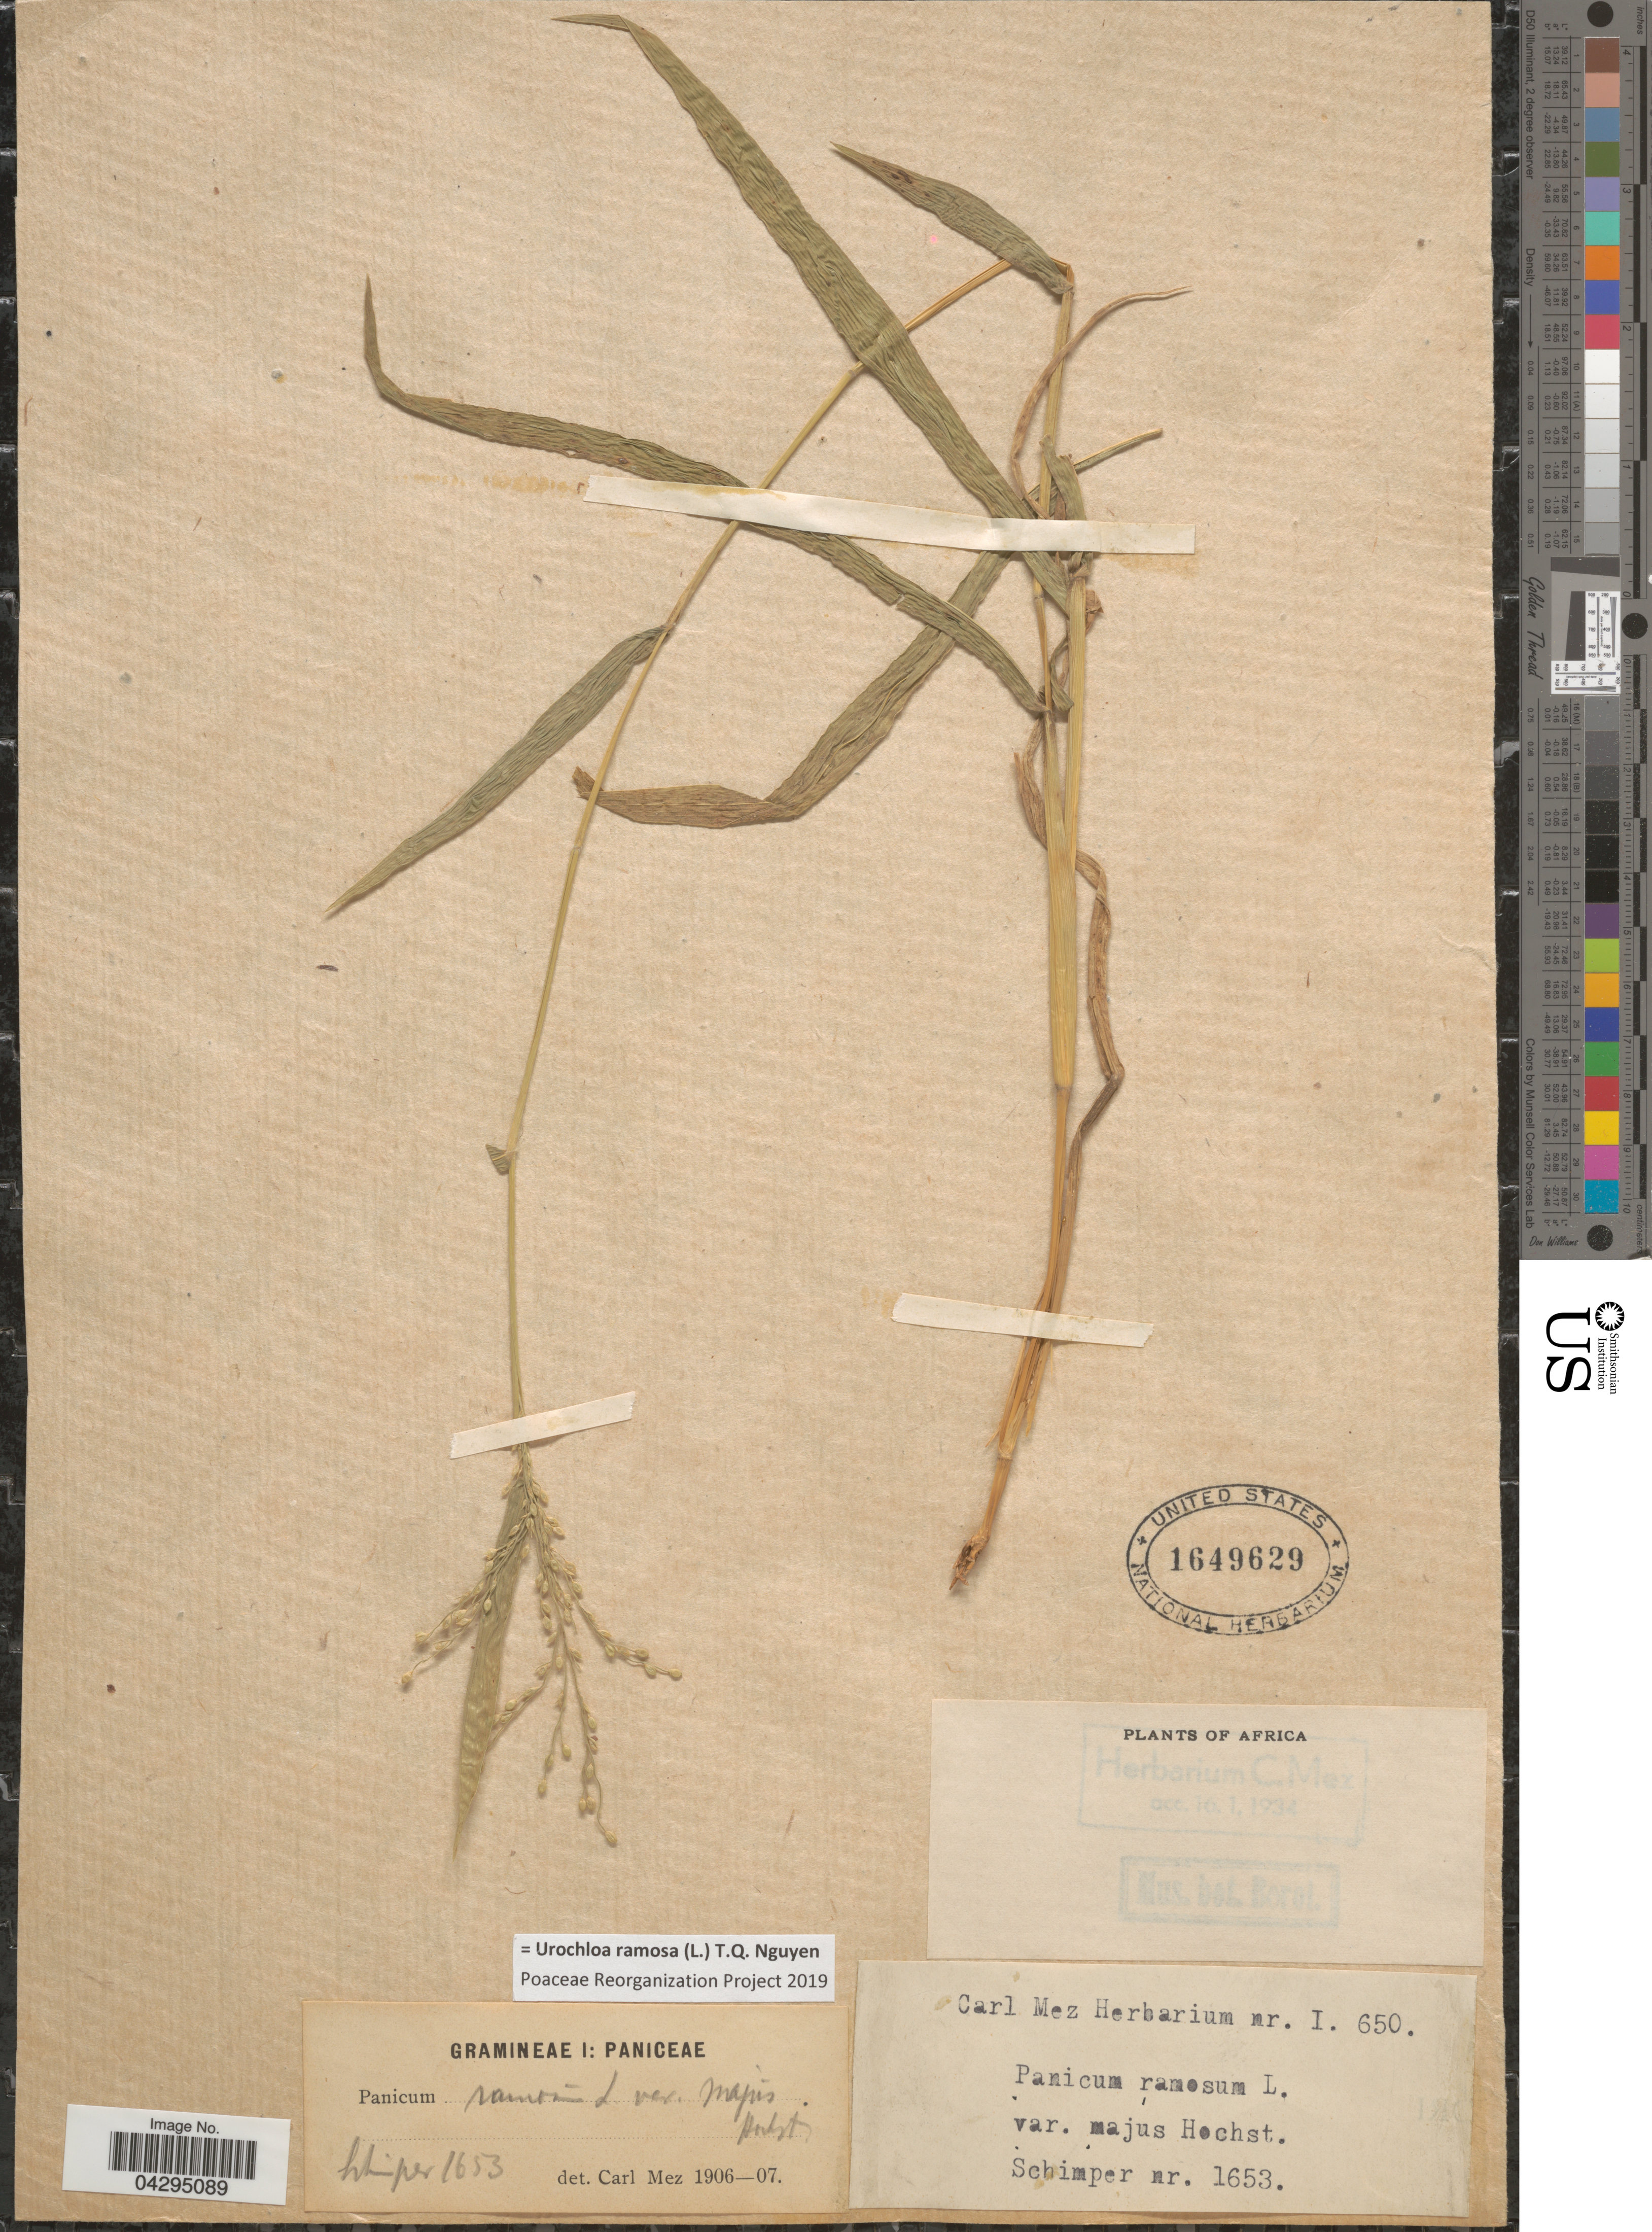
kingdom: Plantae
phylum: Tracheophyta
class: Liliopsida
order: Poales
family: Poaceae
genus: Urochloa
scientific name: Urochloa ramosa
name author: T.Q. Nguyen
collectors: -. Schimper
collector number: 1653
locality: Africa.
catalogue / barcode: US 1649629